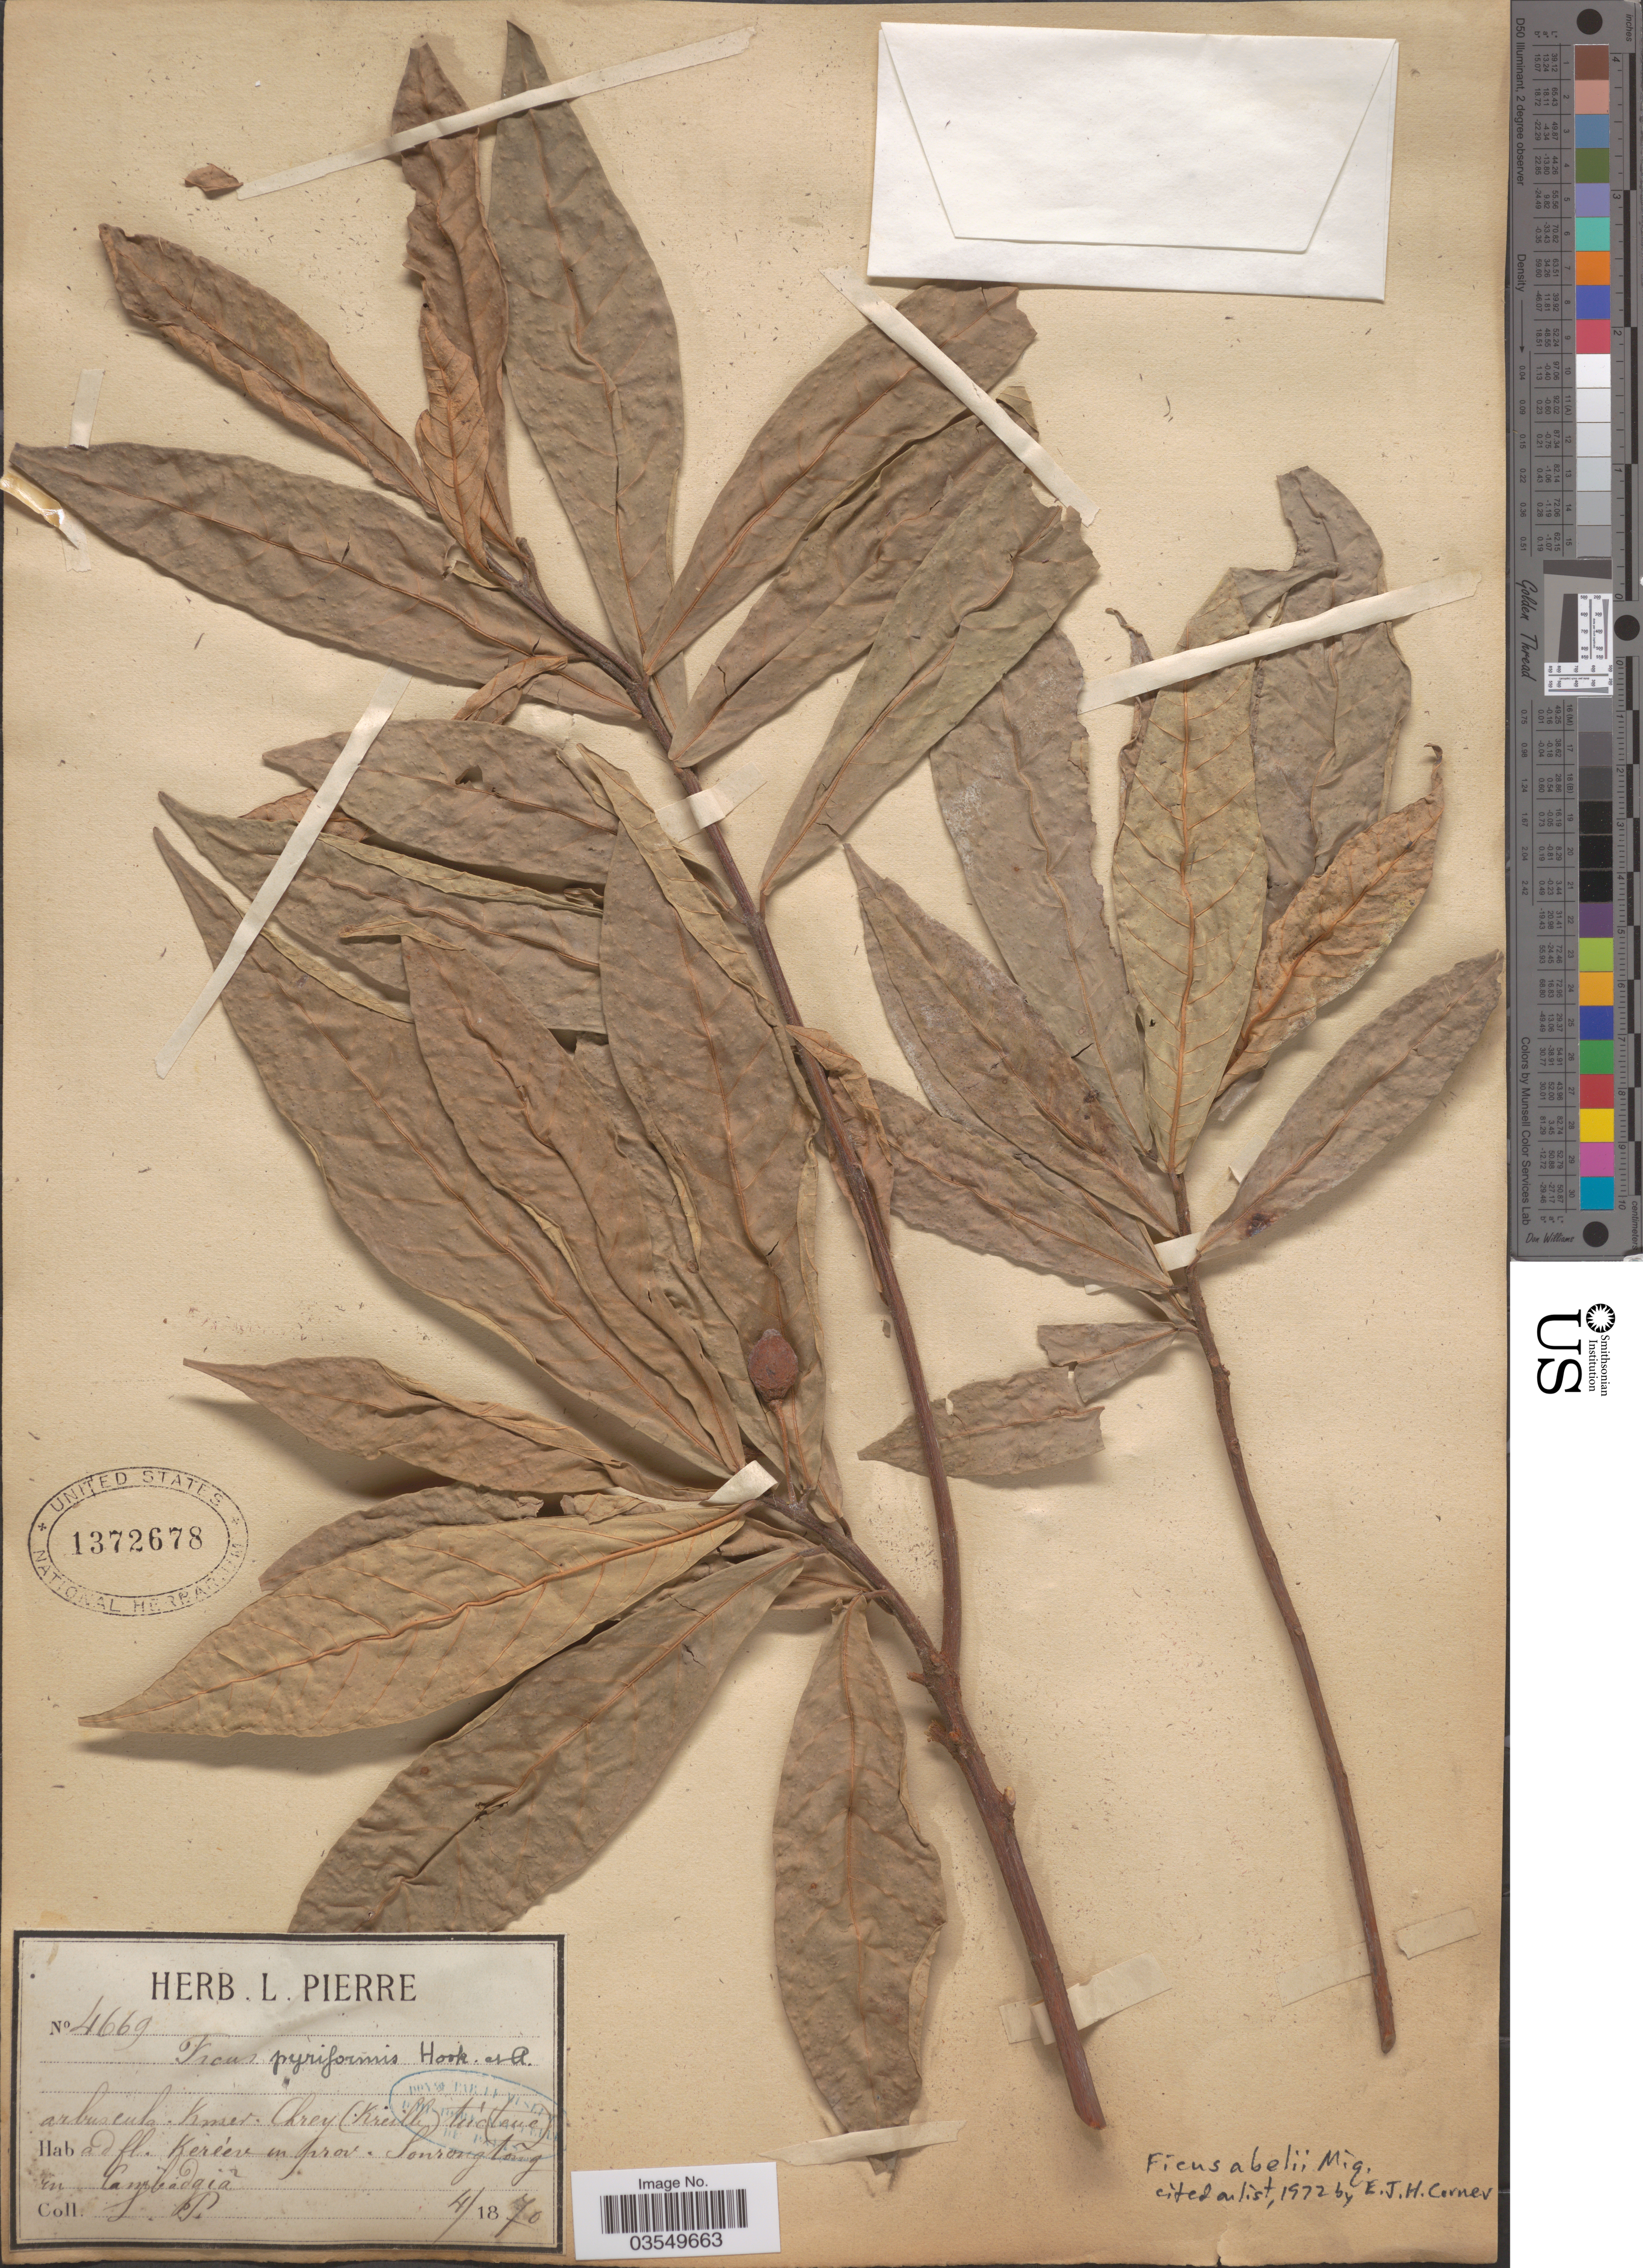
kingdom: Plantae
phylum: Tracheophyta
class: Magnoliopsida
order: Rosales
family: Moraceae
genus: Ficus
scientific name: Ficus abelii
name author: Miq.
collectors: L. Pierre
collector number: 4669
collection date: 1870-04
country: Cambodia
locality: Ad fl. Keréev in Sonrongtong en Cambodgia.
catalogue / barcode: US 1372678